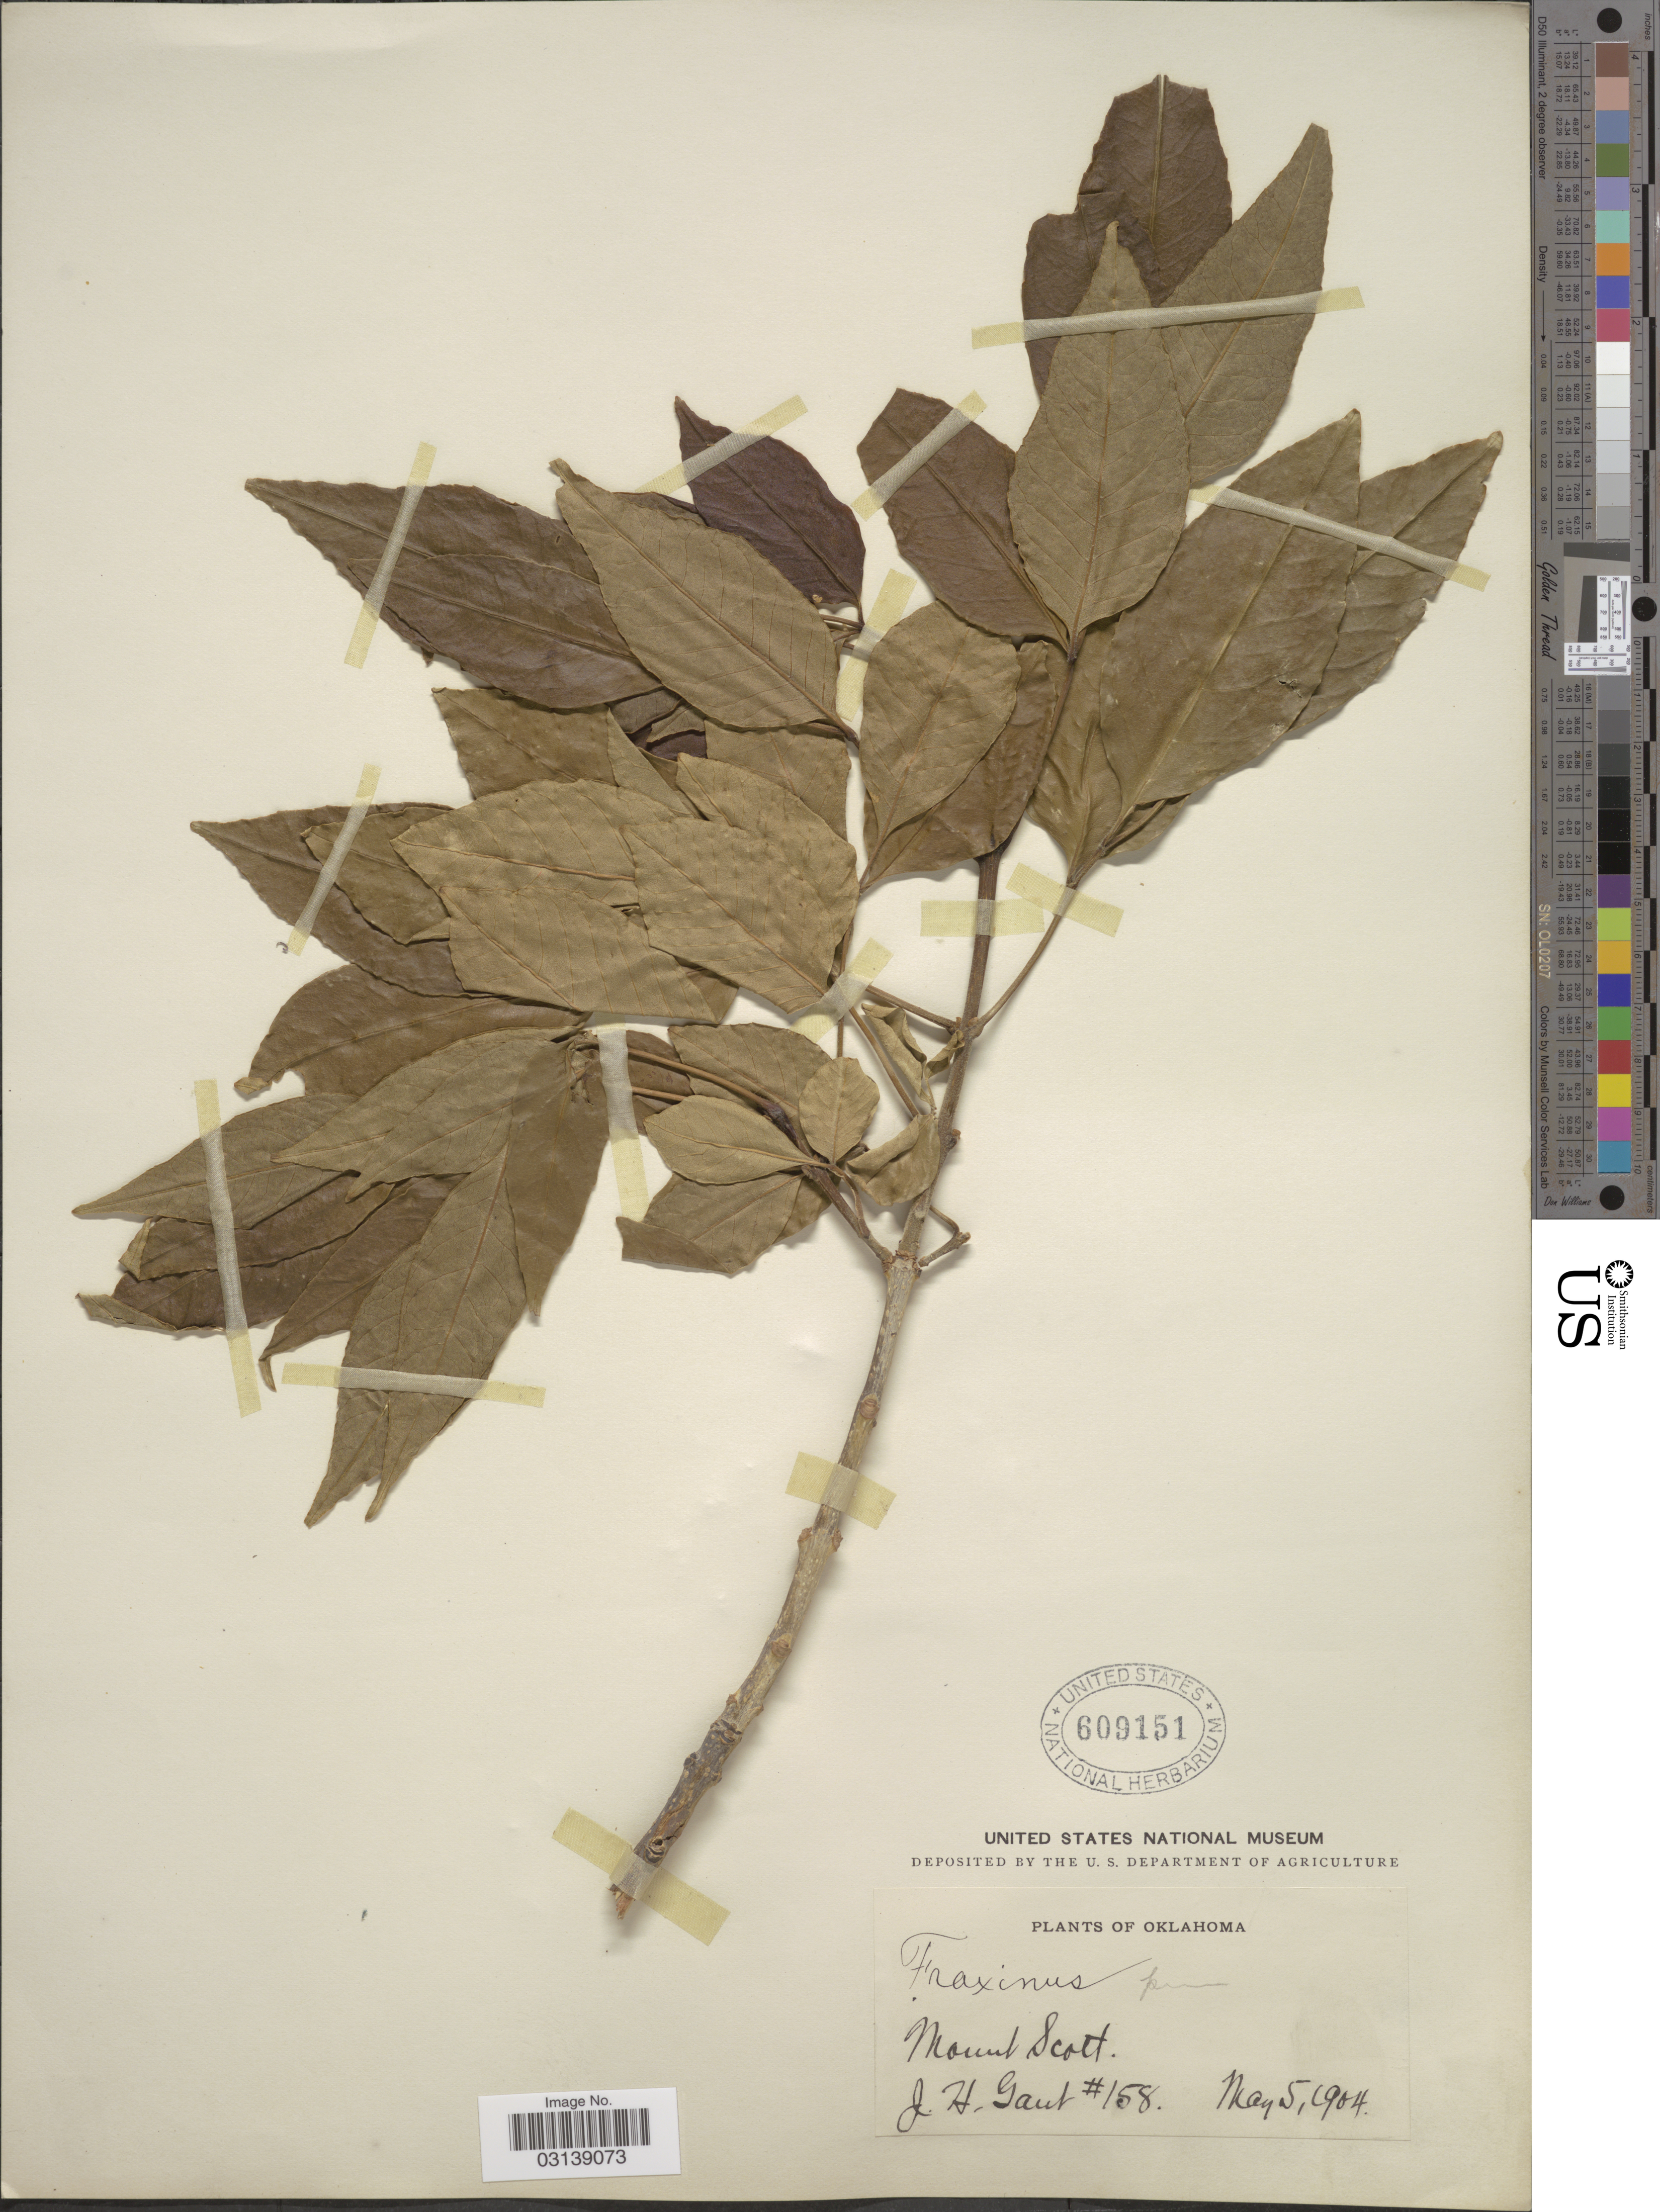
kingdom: Plantae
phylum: Tracheophyta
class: Magnoliopsida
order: Lamiales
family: Oleaceae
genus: Fraxinus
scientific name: Fraxinus pennsylvanica var. pubescens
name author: (Lam.) Lingelsh.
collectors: J. Gaut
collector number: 158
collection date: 1904-05-05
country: United States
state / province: Oklahoma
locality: Mount Scott.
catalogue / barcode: US 609151